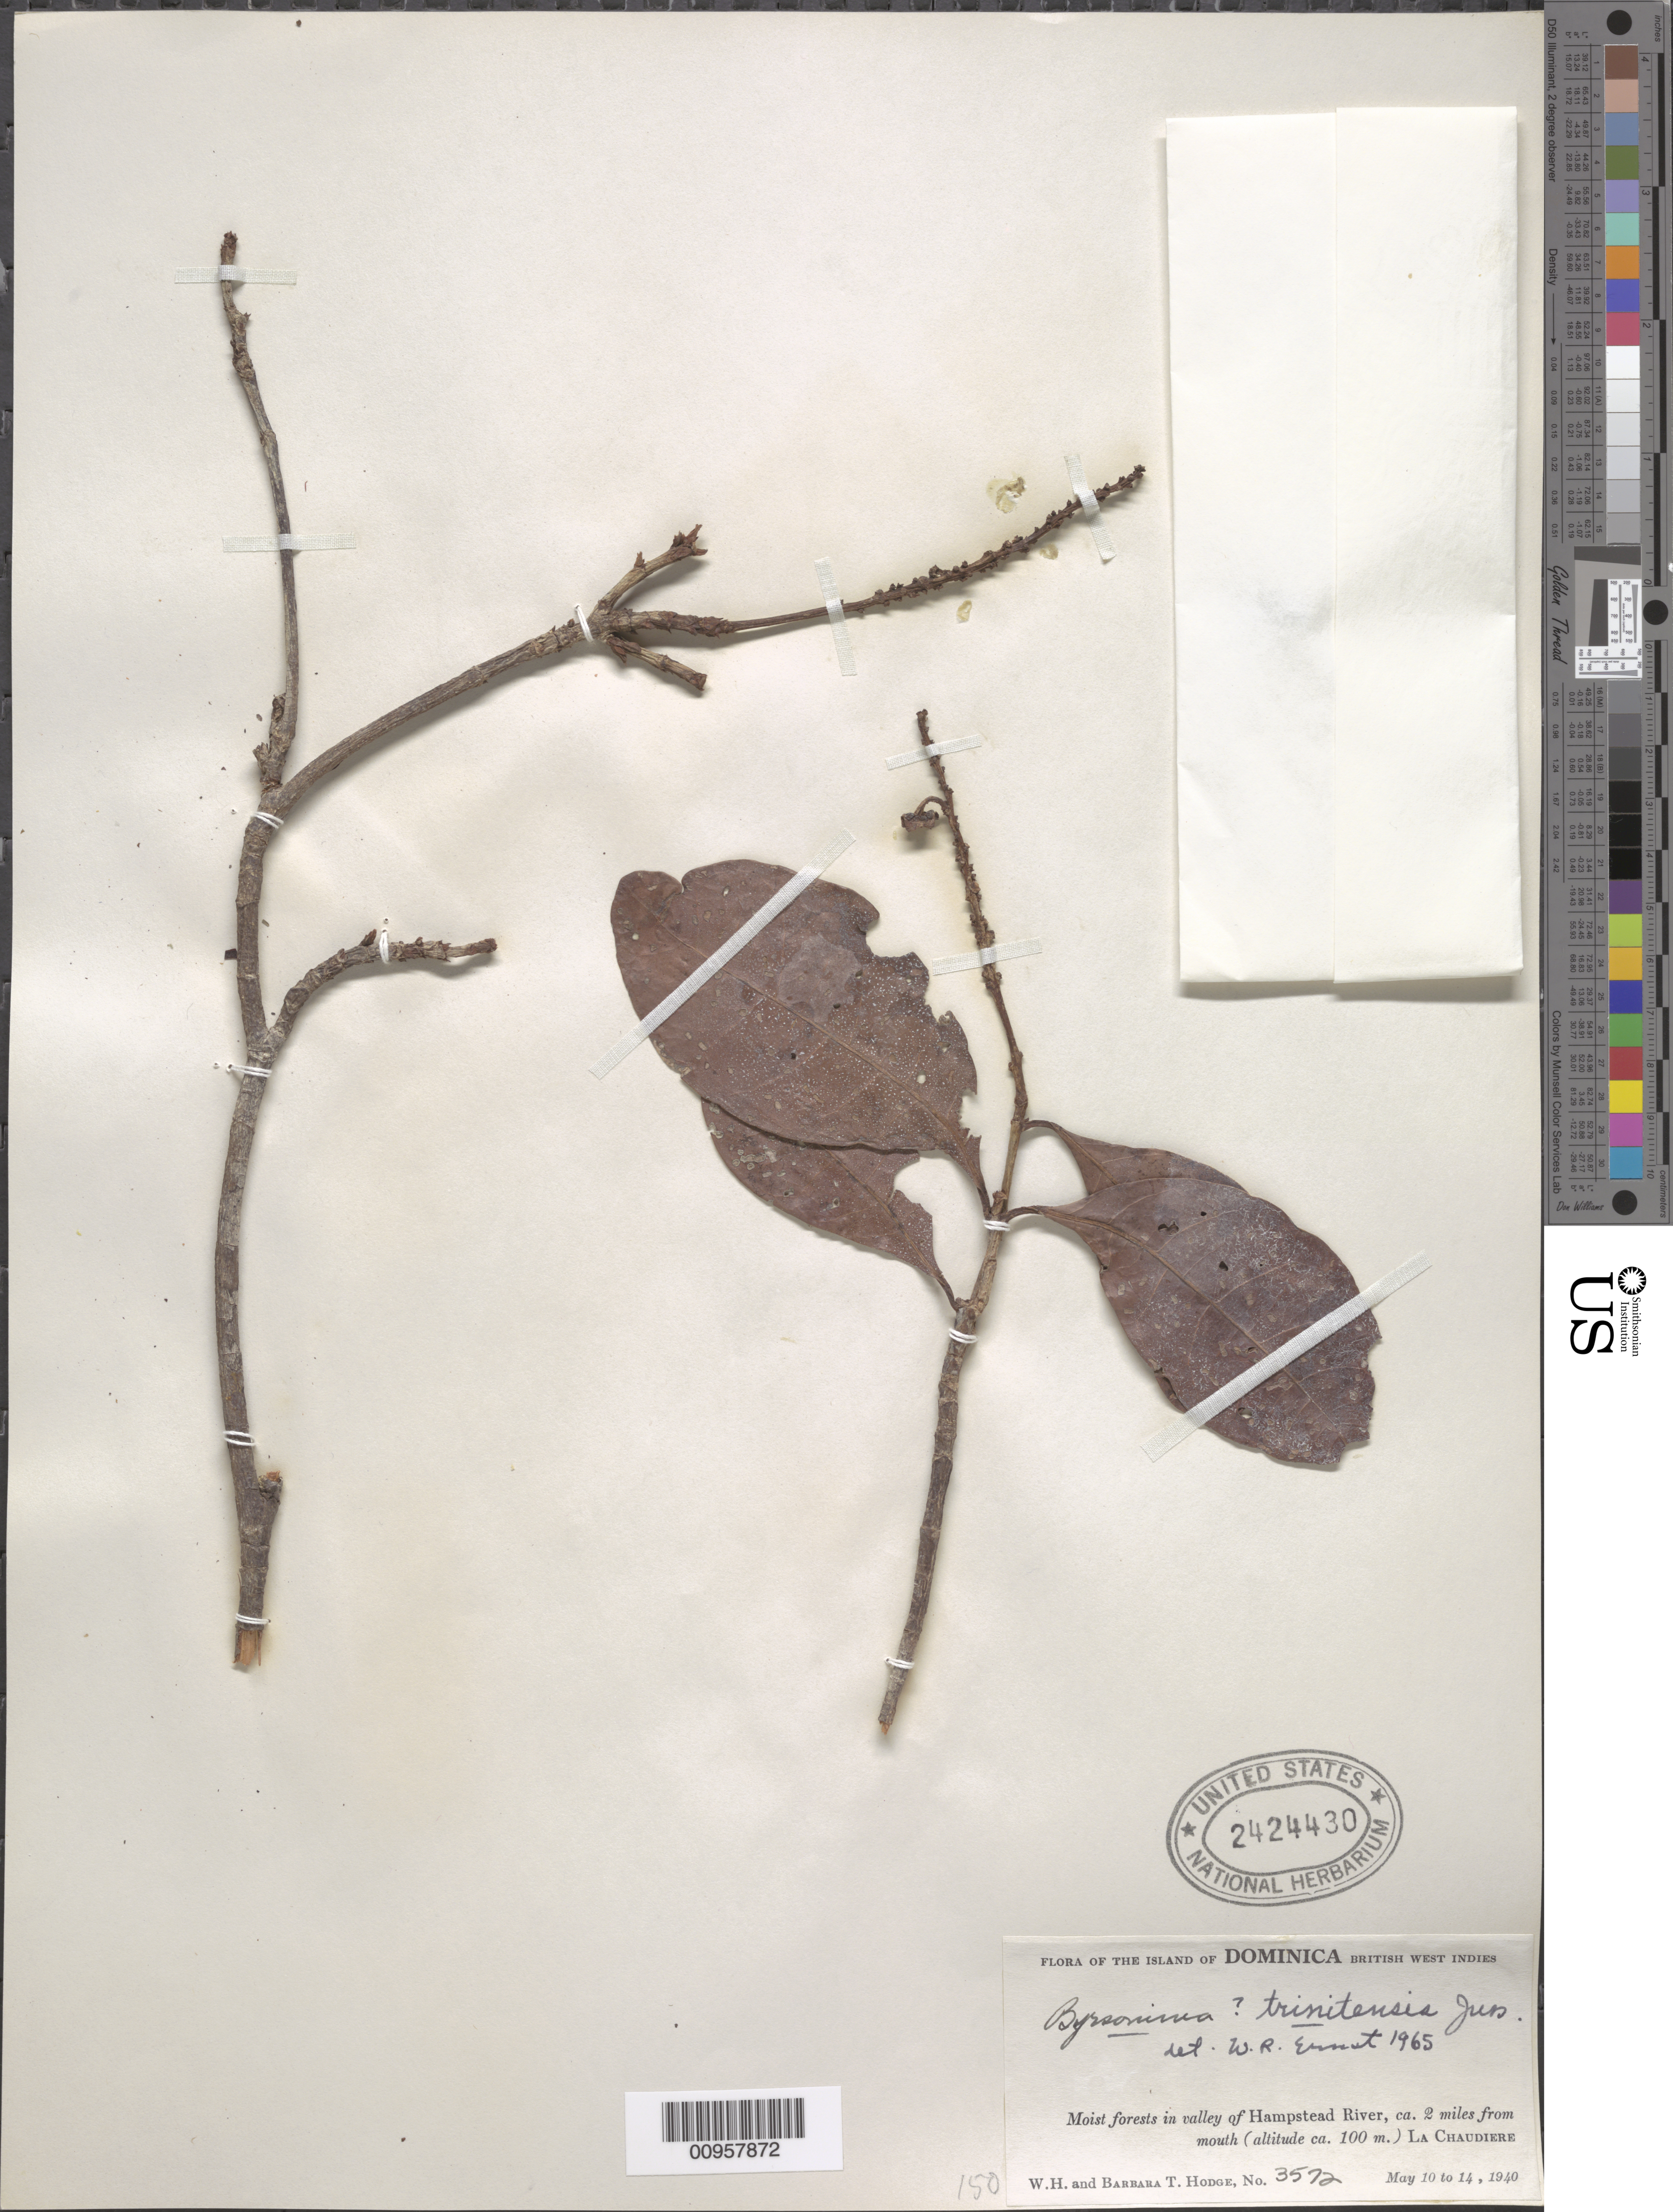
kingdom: Plantae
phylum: Tracheophyta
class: Magnoliopsida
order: Malpighiales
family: Malpighiaceae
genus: Byrsonima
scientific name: Byrsonima trinitensis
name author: A. Juss.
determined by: Ernst, W. R., (US), NMNH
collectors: W. Hodge & B. Hodge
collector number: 3572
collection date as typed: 10 May 1940 to 14 May 1940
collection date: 1940-05-10/1940-05-14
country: Dominica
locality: In valley of Hampstead River, ca. 2 miles from mouth, La Chaudiere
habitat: Moist forests in river valley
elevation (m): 100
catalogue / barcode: US 2424430